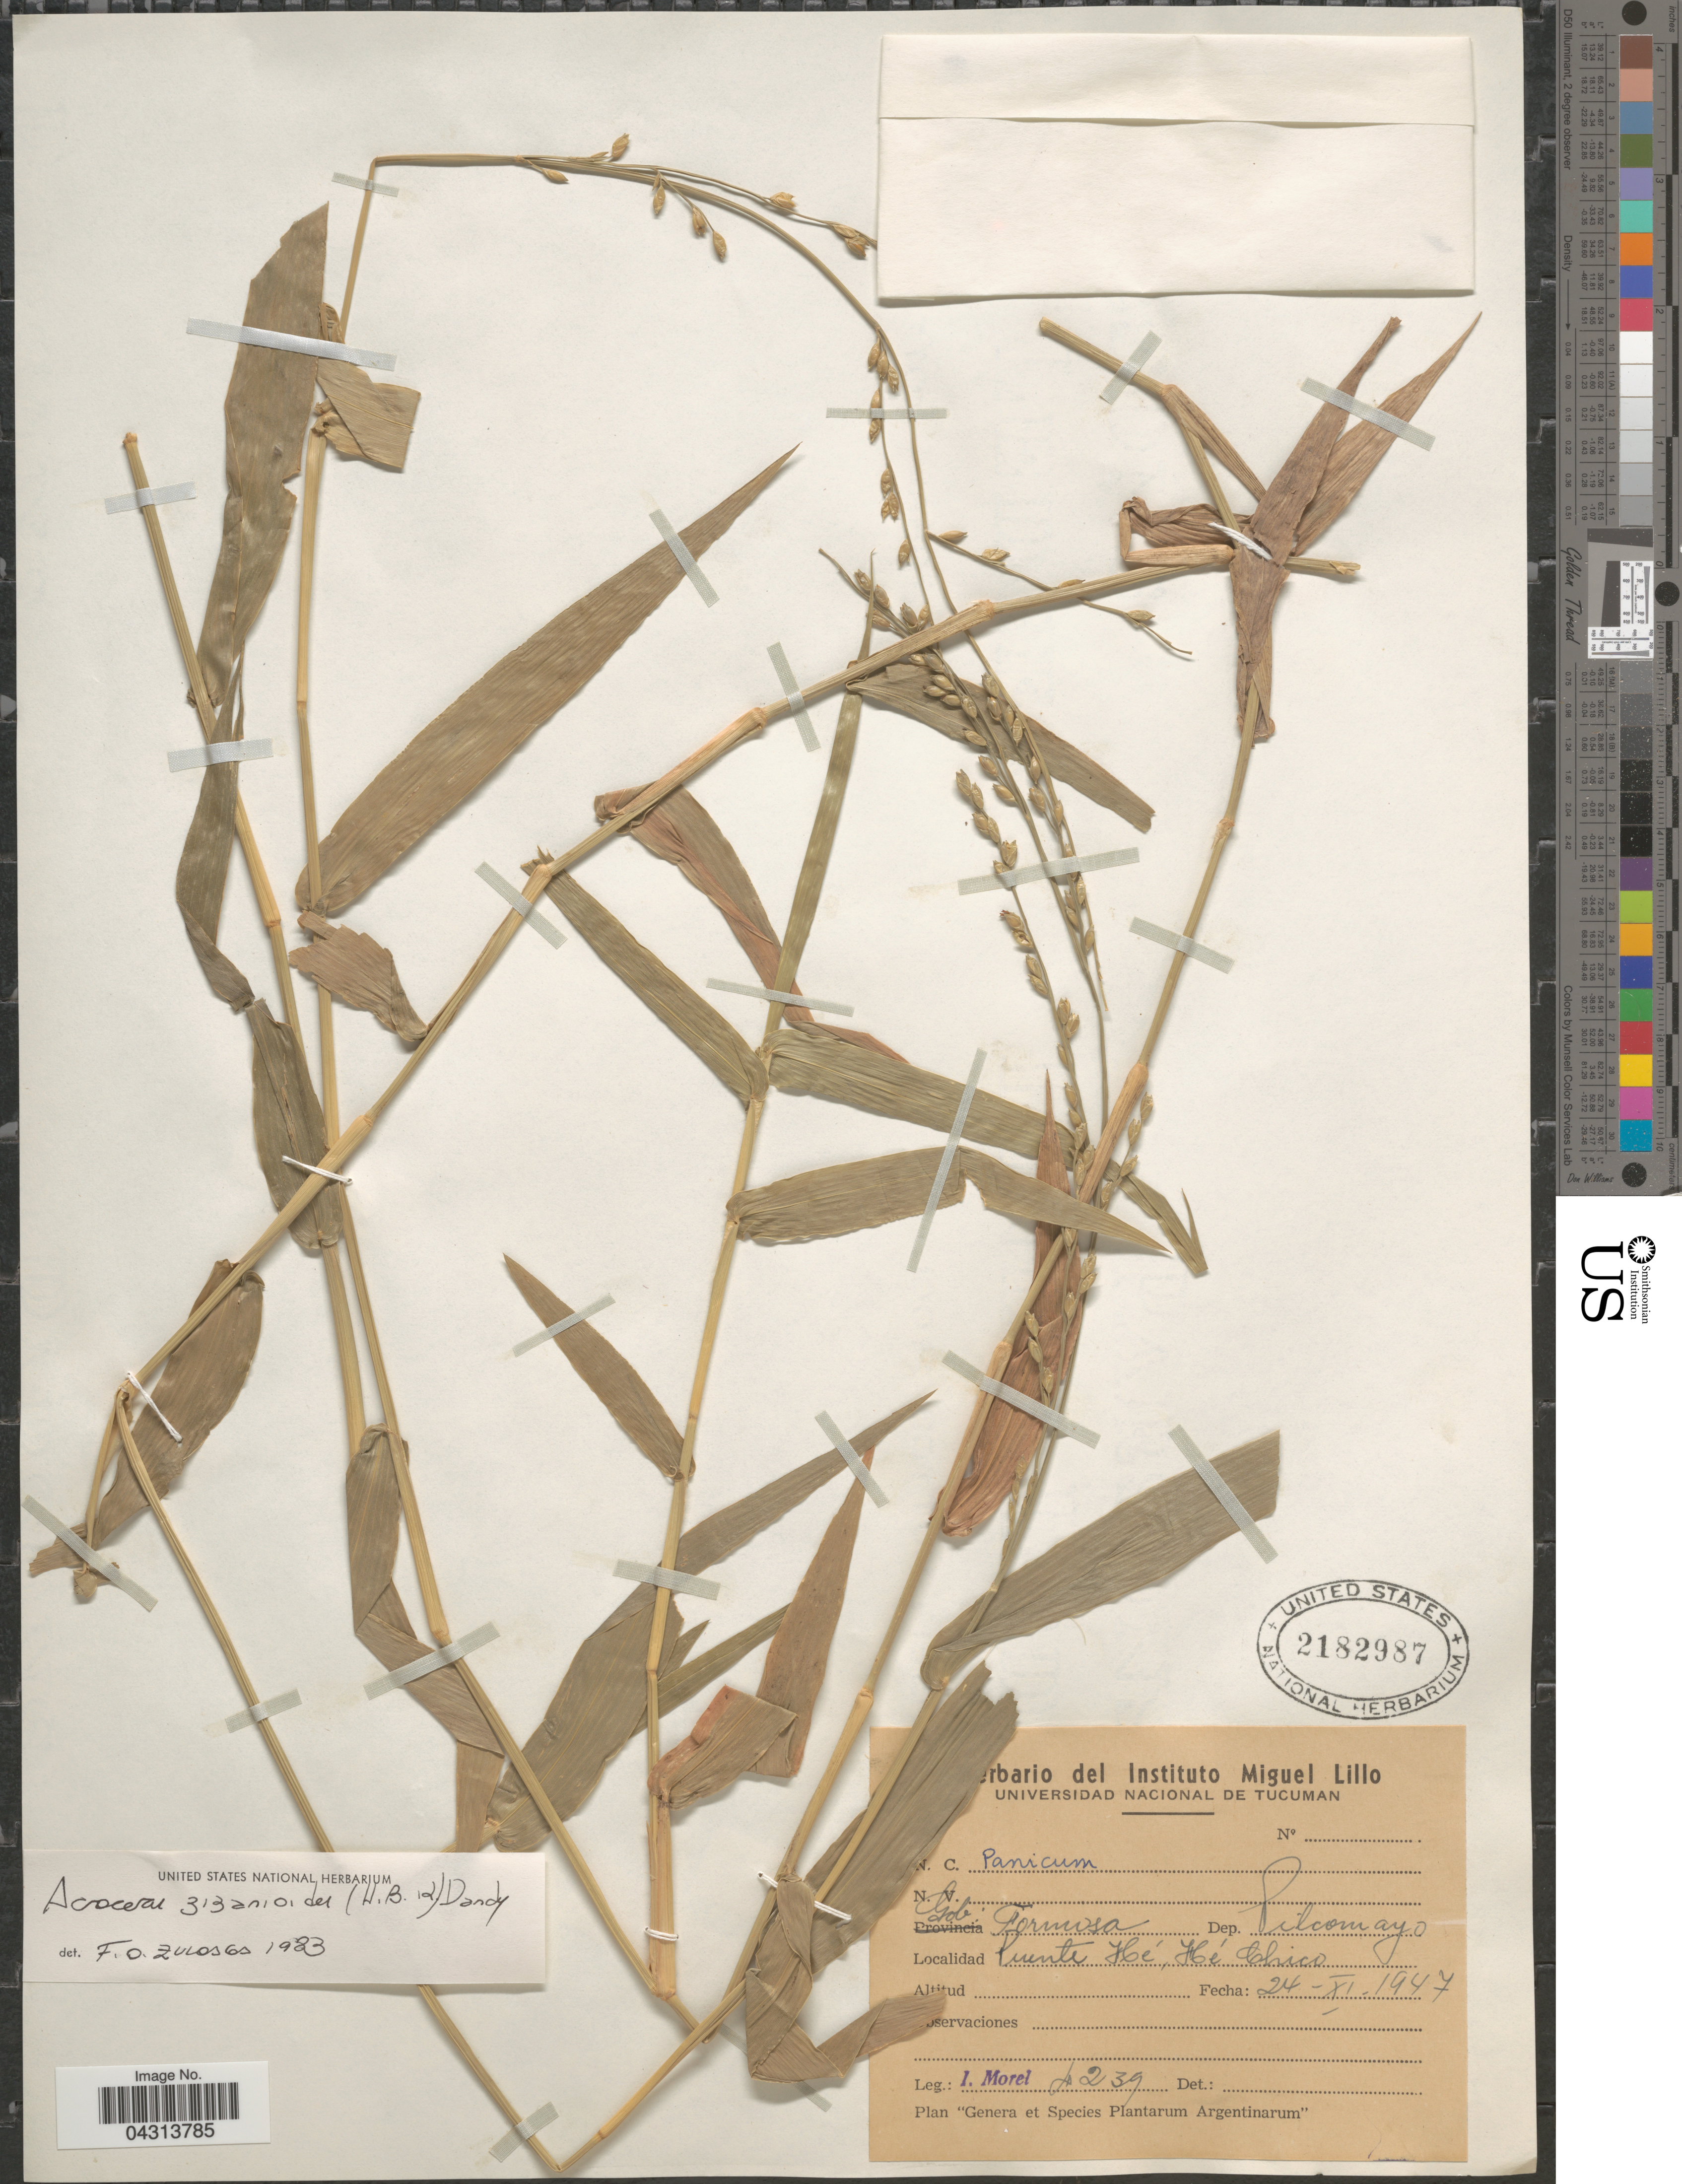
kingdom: Plantae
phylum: Tracheophyta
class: Liliopsida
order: Poales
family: Poaceae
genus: Acroceras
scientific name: Acroceras zizanioides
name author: (Kunth) Dandy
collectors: I. Morel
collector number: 4239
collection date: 1947-11-24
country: Argentina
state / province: Formosa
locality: Gob.: Formosa. Dep. Pilcomayo. Puente Ilé, Ilé Chico.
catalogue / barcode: US 2182987